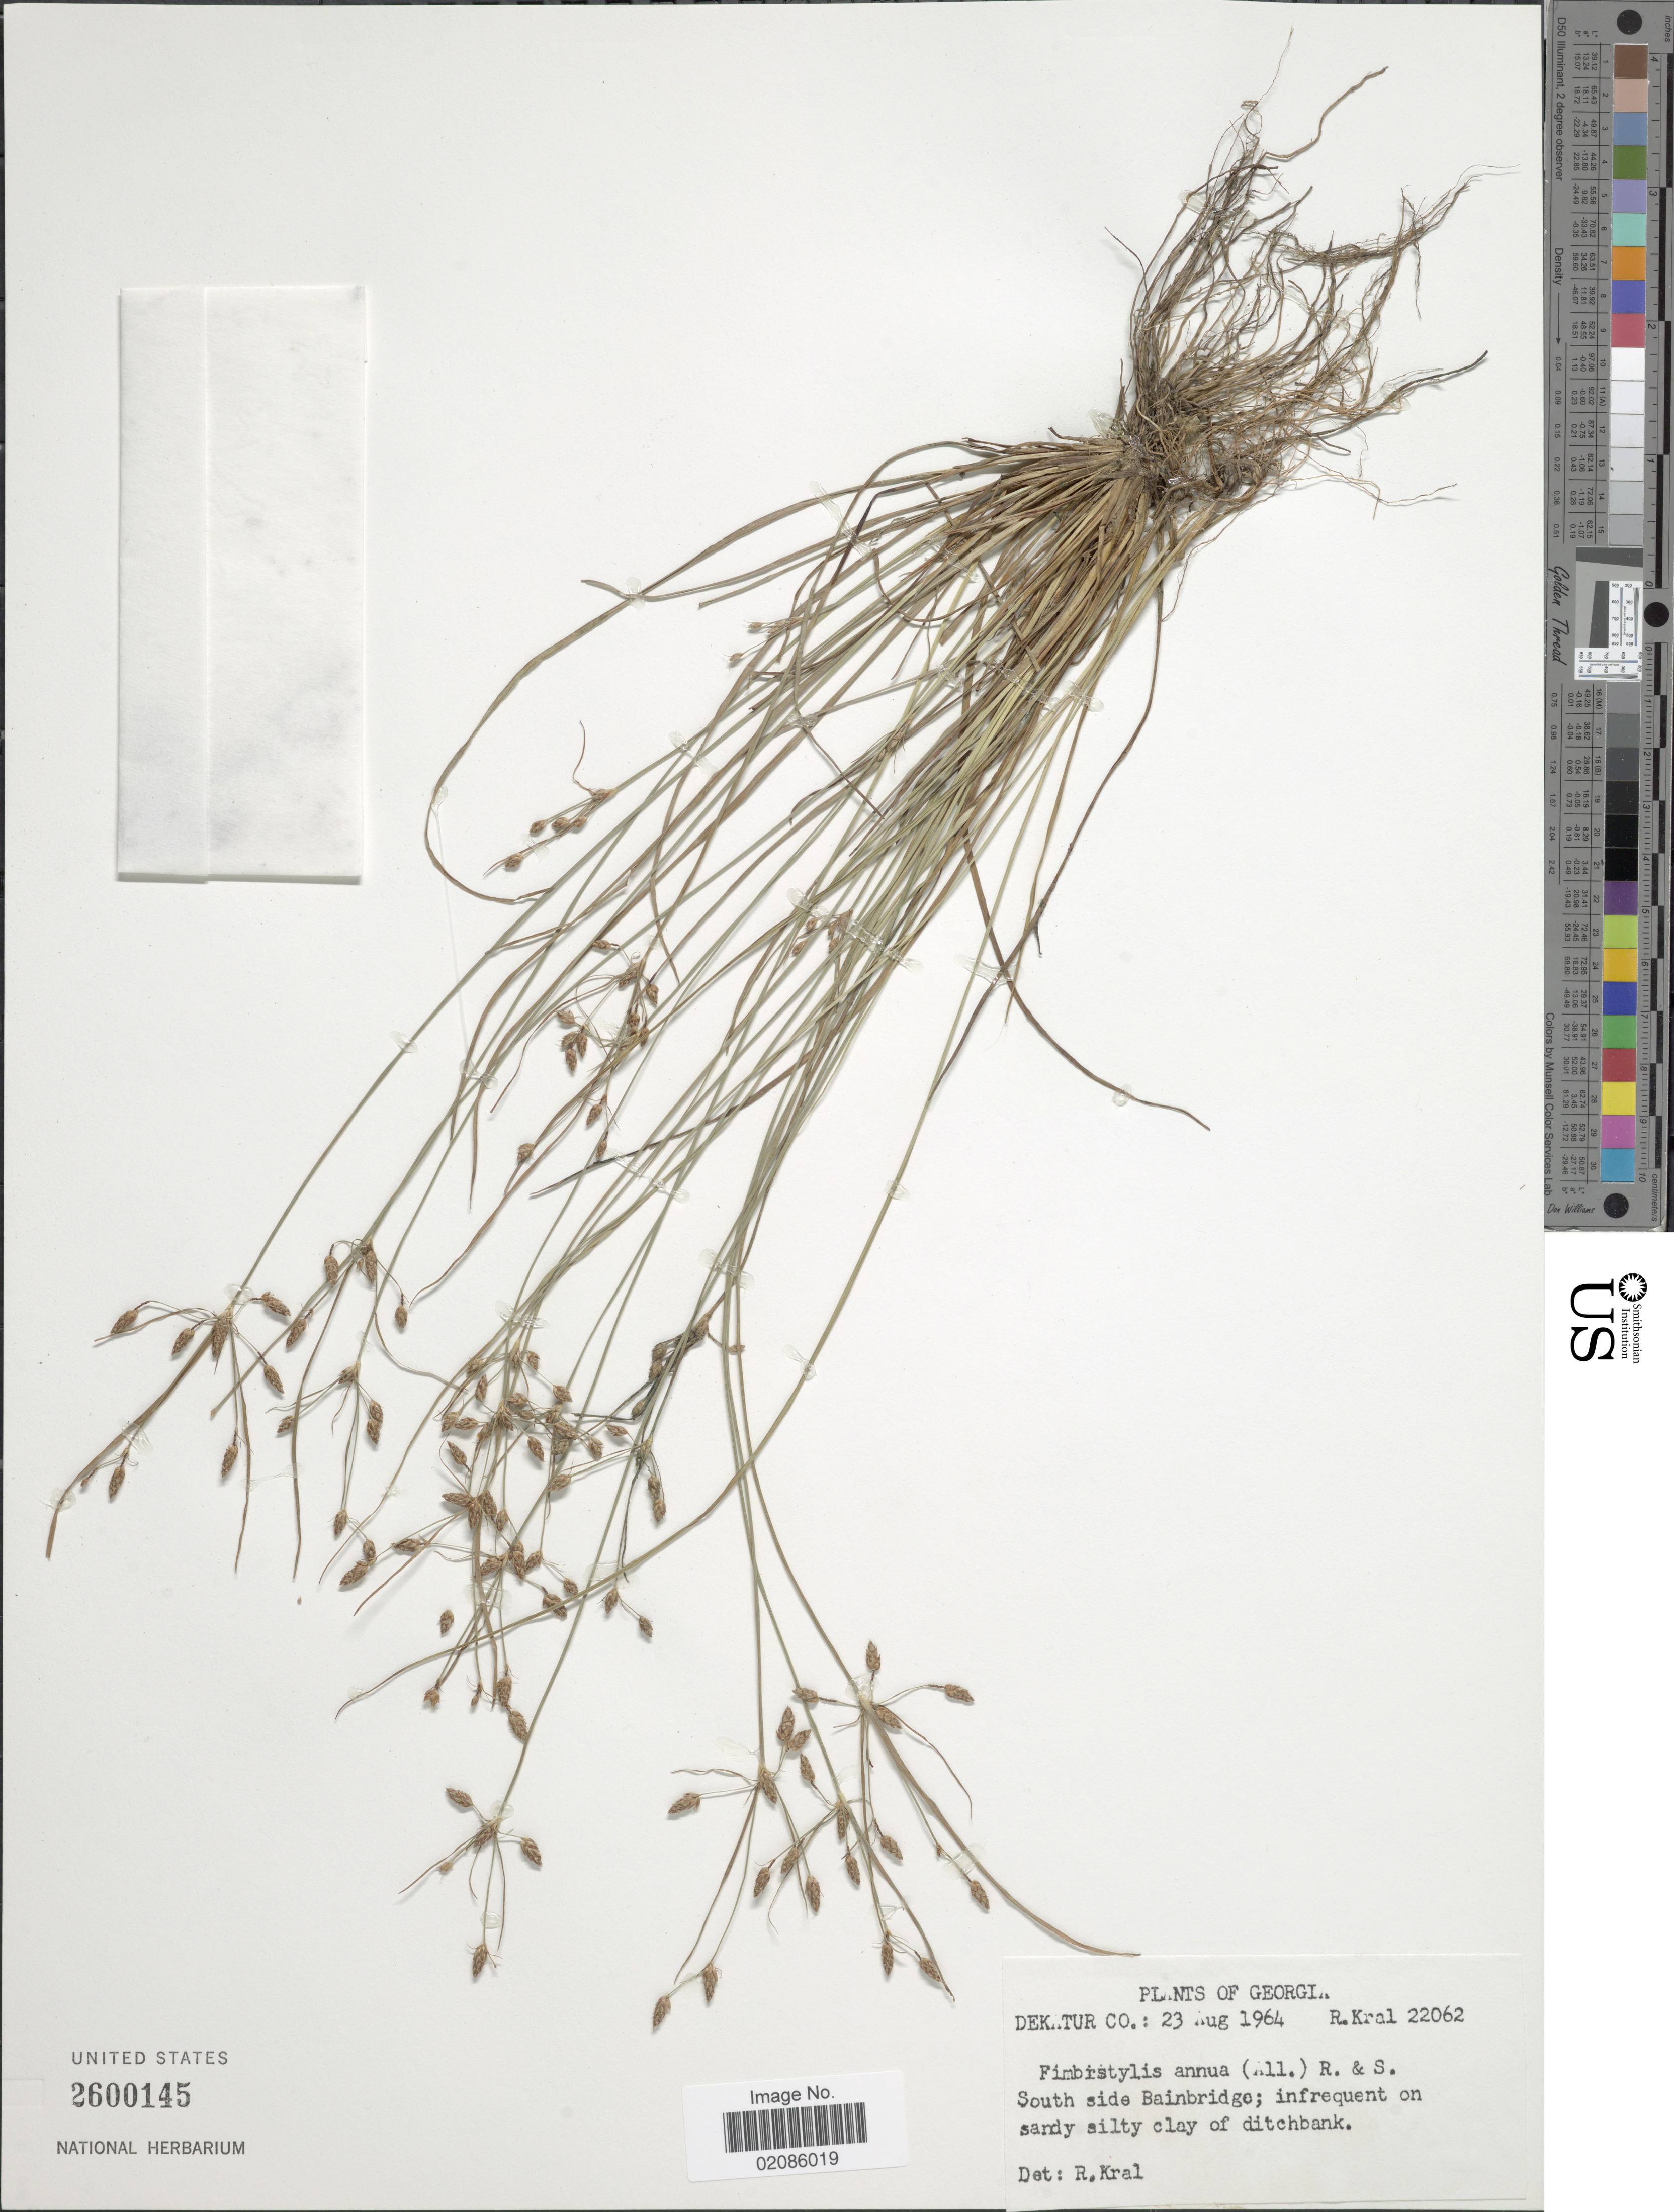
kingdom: Plantae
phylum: Tracheophyta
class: Liliopsida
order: Poales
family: Cyperaceae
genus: Fimbristylis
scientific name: Fimbristylis annua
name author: (All.) Roem. & Schult.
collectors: R. Kral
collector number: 22062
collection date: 1964-08-23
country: United States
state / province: Georgia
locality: Dekatur Co. South side Bainbridge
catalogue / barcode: US 2600145